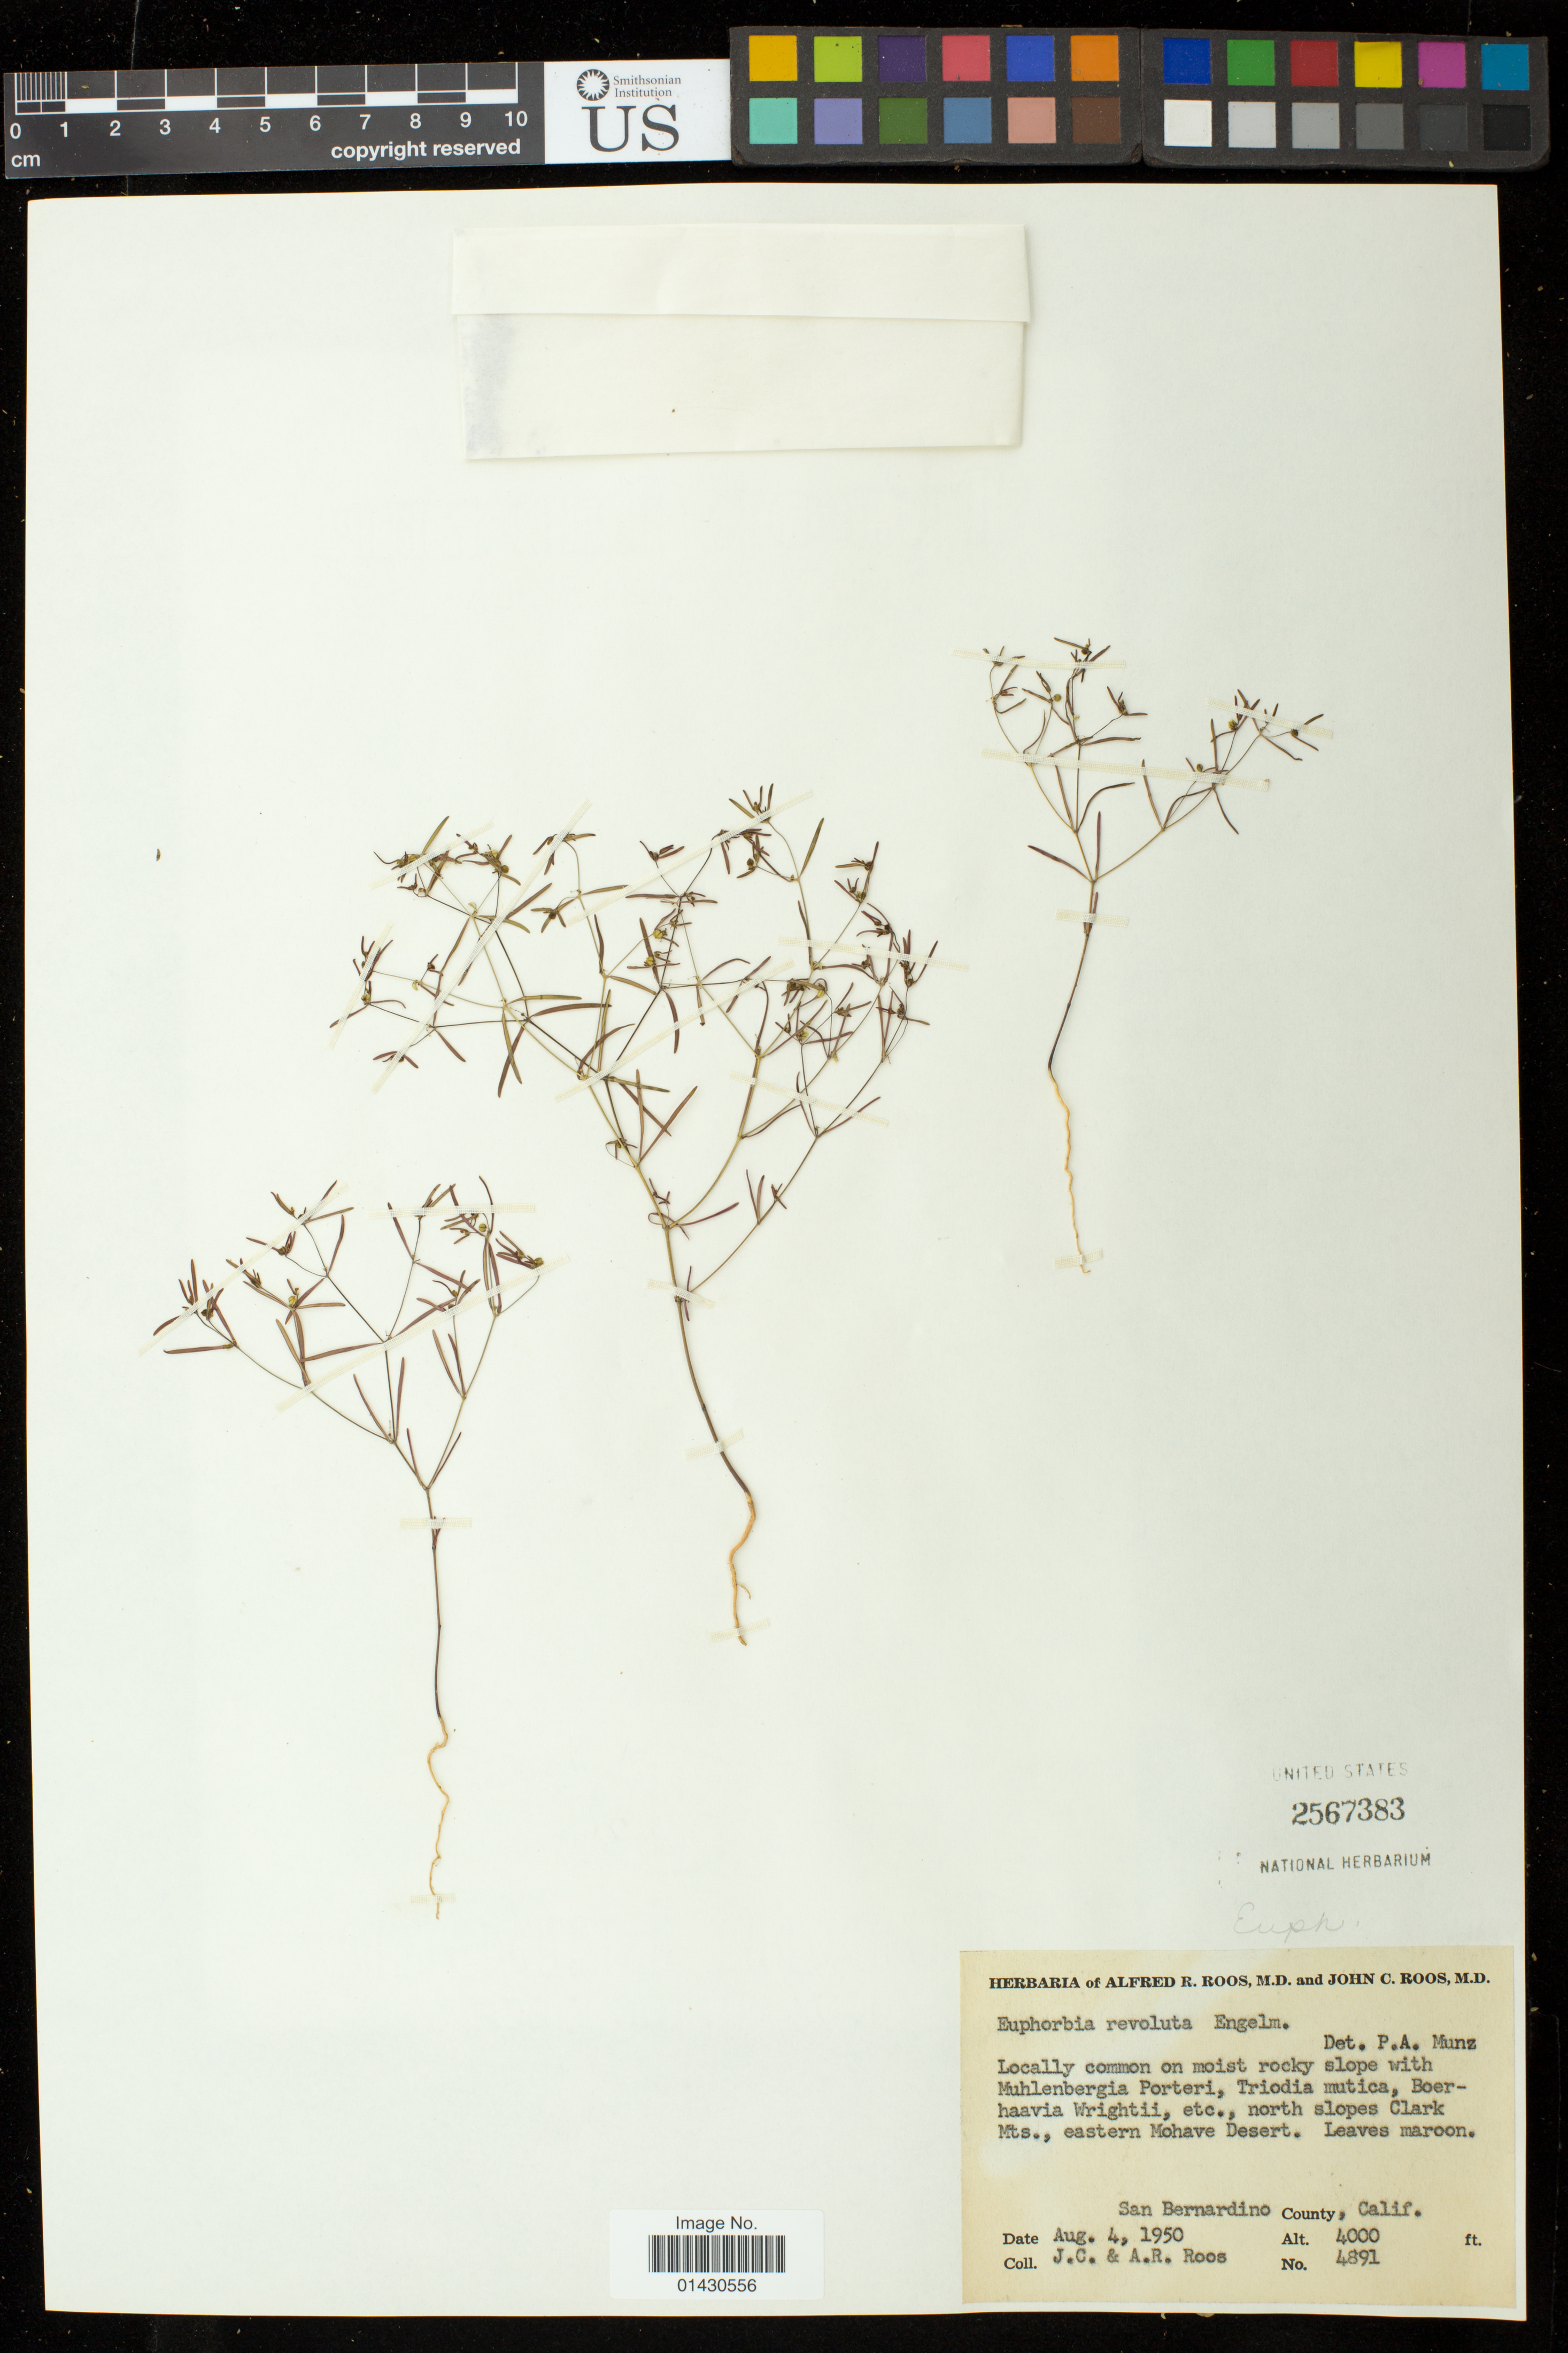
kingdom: Plantae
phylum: Tracheophyta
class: Magnoliopsida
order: Malpighiales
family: Euphorbiaceae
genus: Euphorbia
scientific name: Euphorbia revoluta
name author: Engelm. in Emory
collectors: J. C. Roos & A. R. Roos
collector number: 4891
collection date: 1950-08-04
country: United States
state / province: California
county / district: San Bernardino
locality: North slopes Clark Mts., eastern Mohave Desert.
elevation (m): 1219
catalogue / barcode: US 2567383